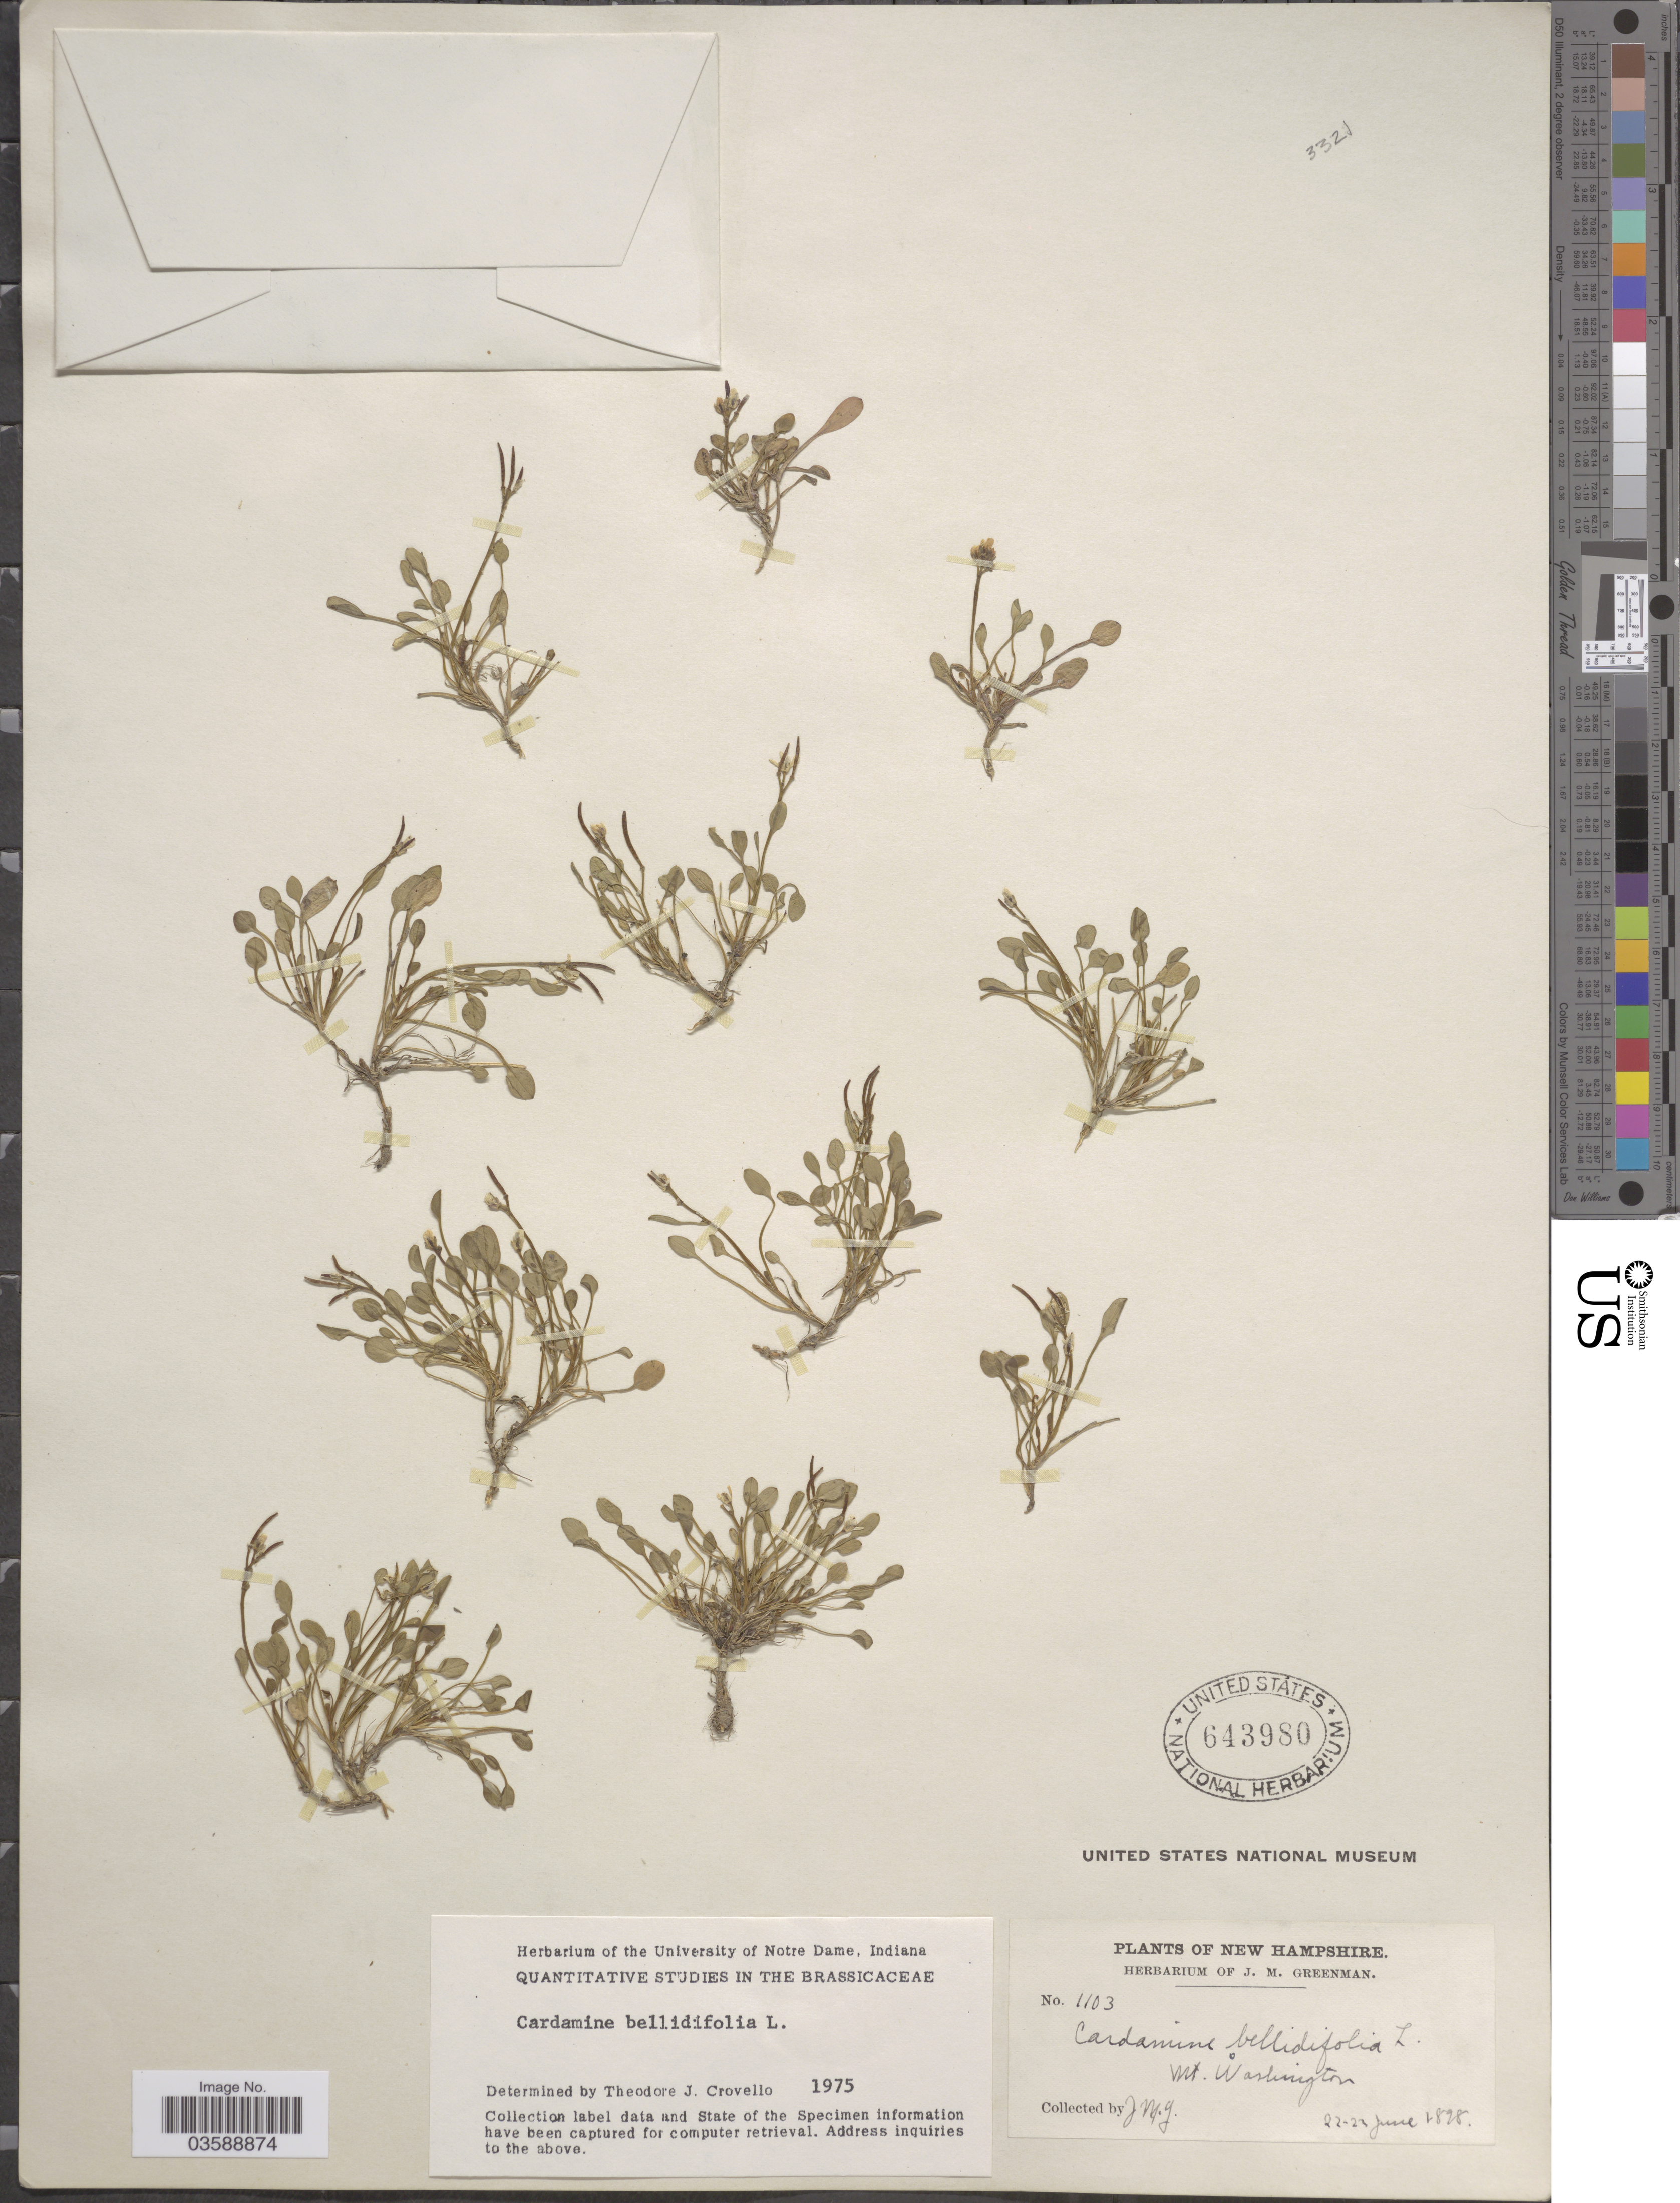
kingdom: Plantae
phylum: Tracheophyta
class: Magnoliopsida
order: Brassicales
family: Brassicaceae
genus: Cardamine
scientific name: Cardamine bellidifolia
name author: L.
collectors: J. M. Greenman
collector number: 1103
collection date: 1828-06-22/1828-06-23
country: United States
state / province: New Hampshire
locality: Mt. Washington.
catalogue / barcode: US 643980